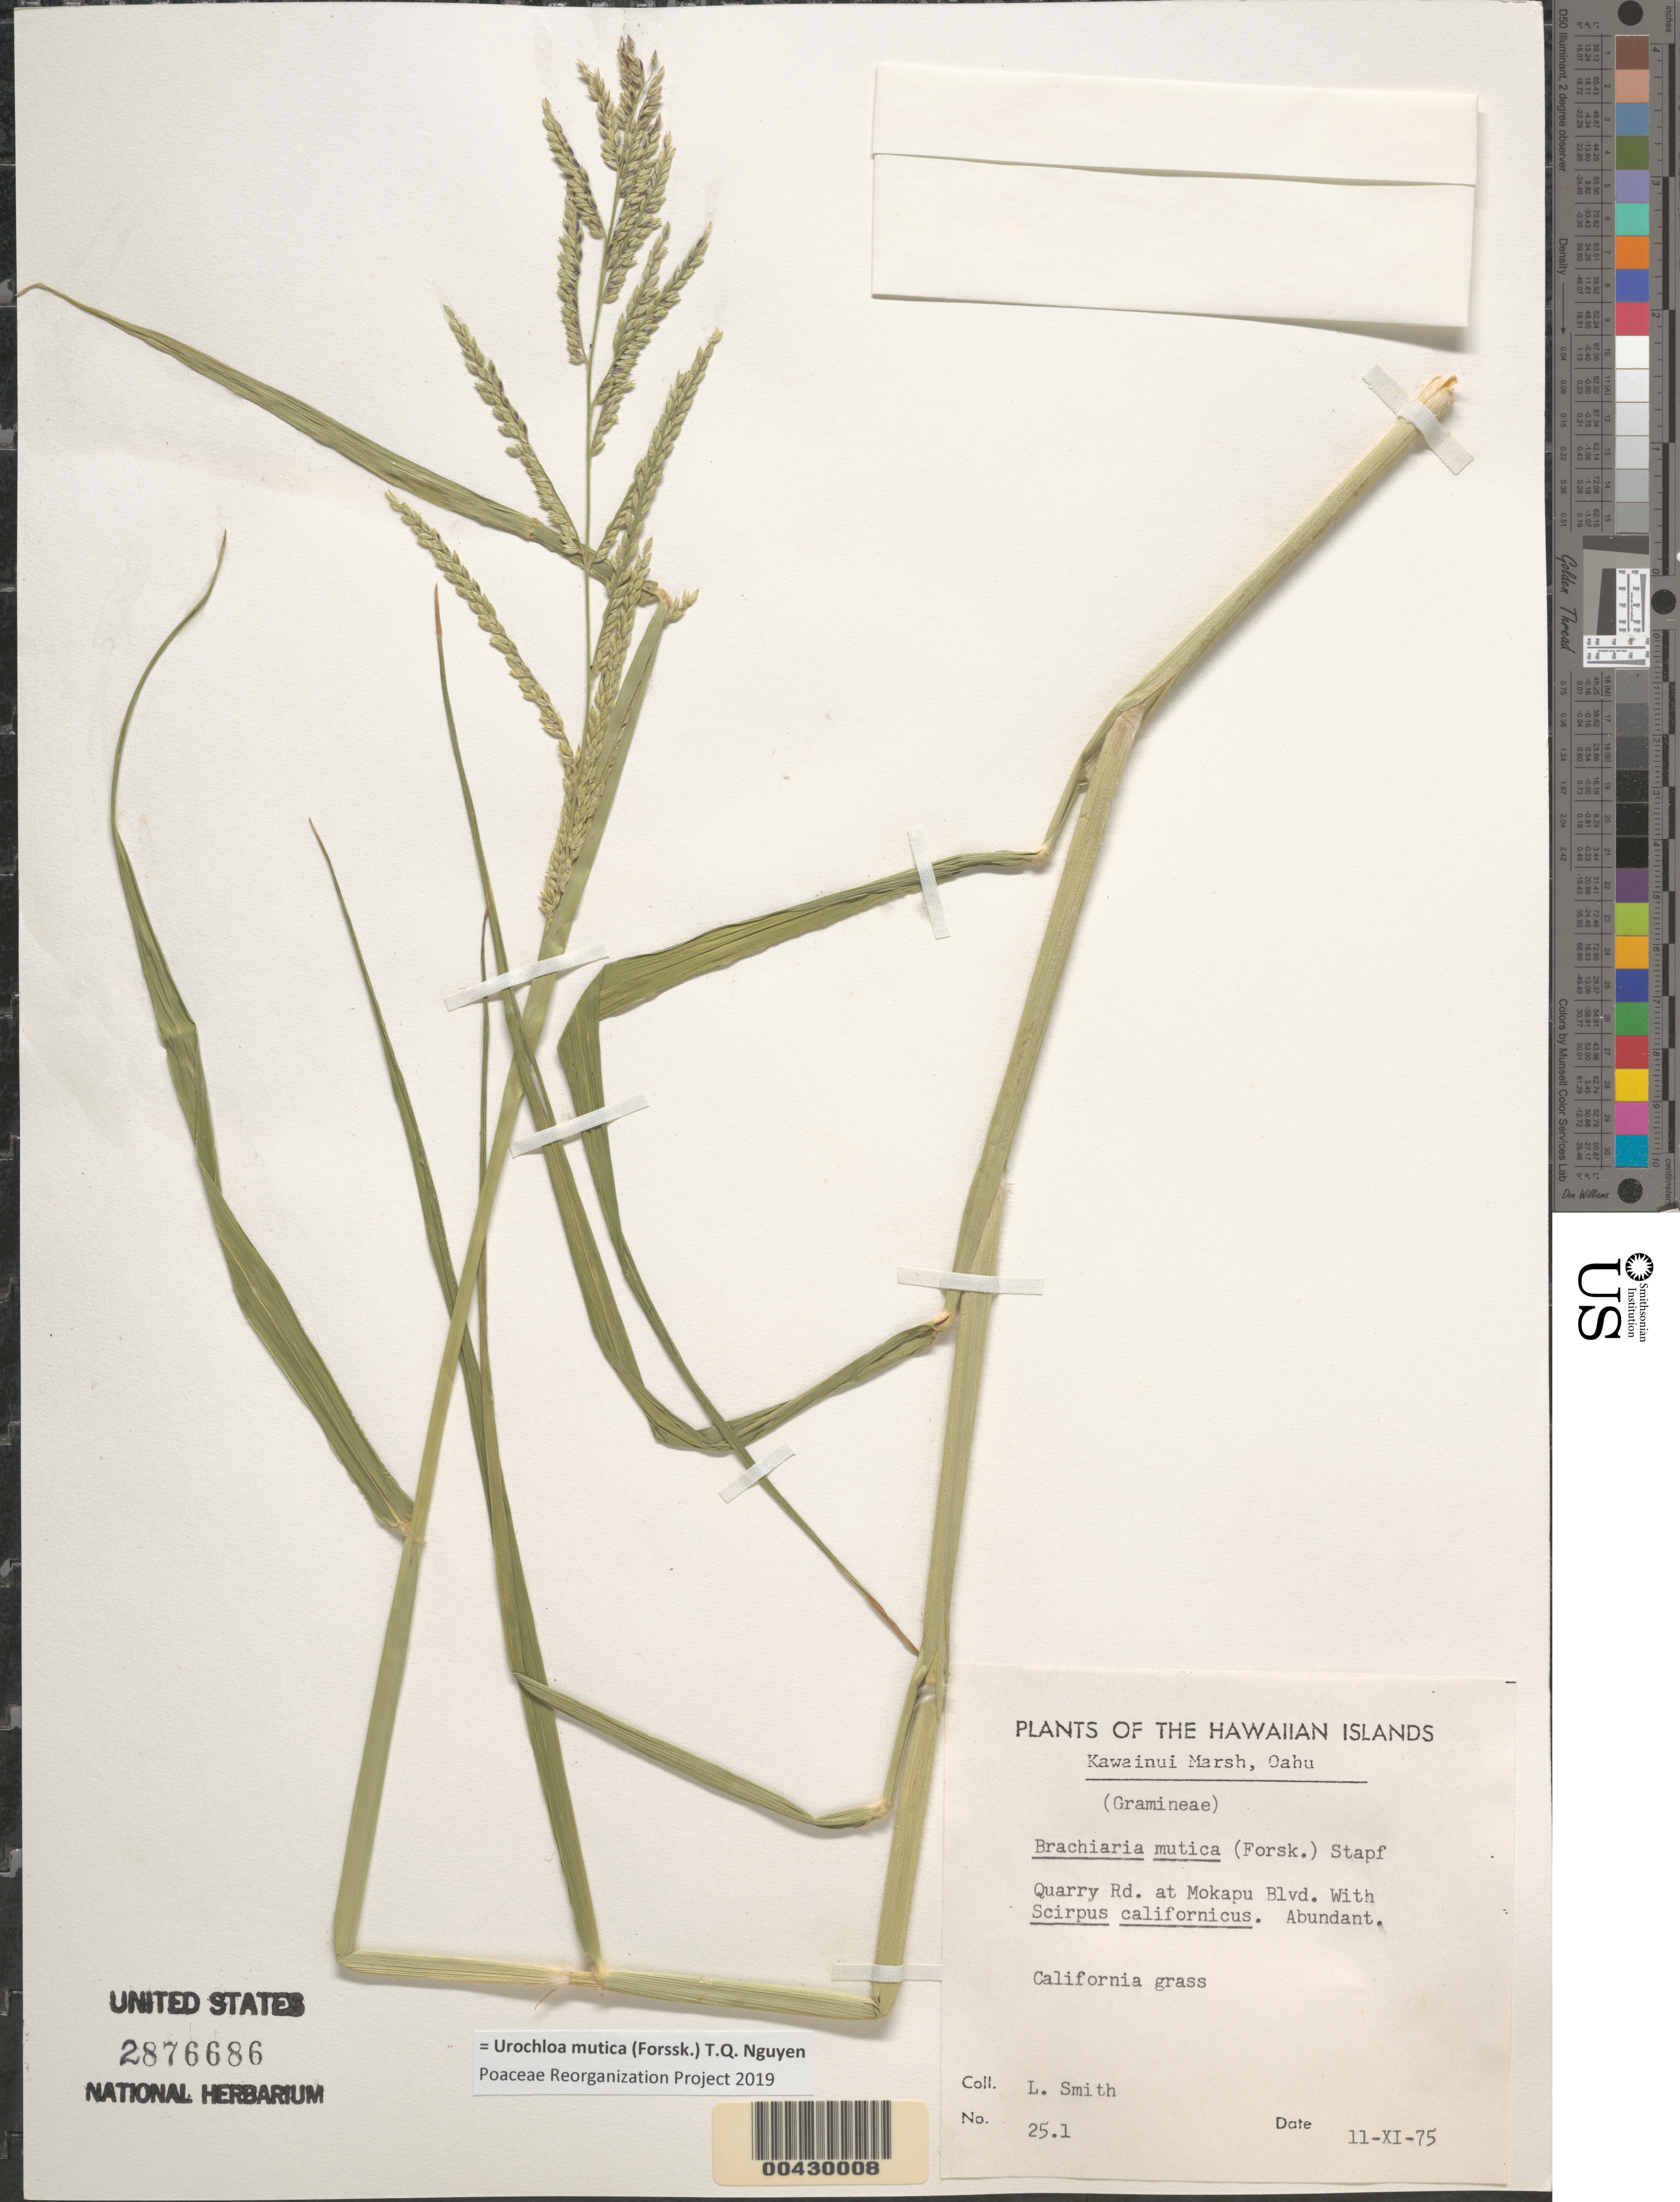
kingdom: Plantae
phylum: Tracheophyta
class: Liliopsida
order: Poales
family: Poaceae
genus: Urochloa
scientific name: Urochloa mutica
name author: (Forssk.) T.Q. Nguyen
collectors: L. Smith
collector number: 25.1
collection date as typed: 11 Nov 1975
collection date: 1975-11-11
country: United States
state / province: Hawaii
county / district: Honolulu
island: Oahu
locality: Kawainui Marsh, Quarry Road at Mokapu Blvd.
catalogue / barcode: US 2876686